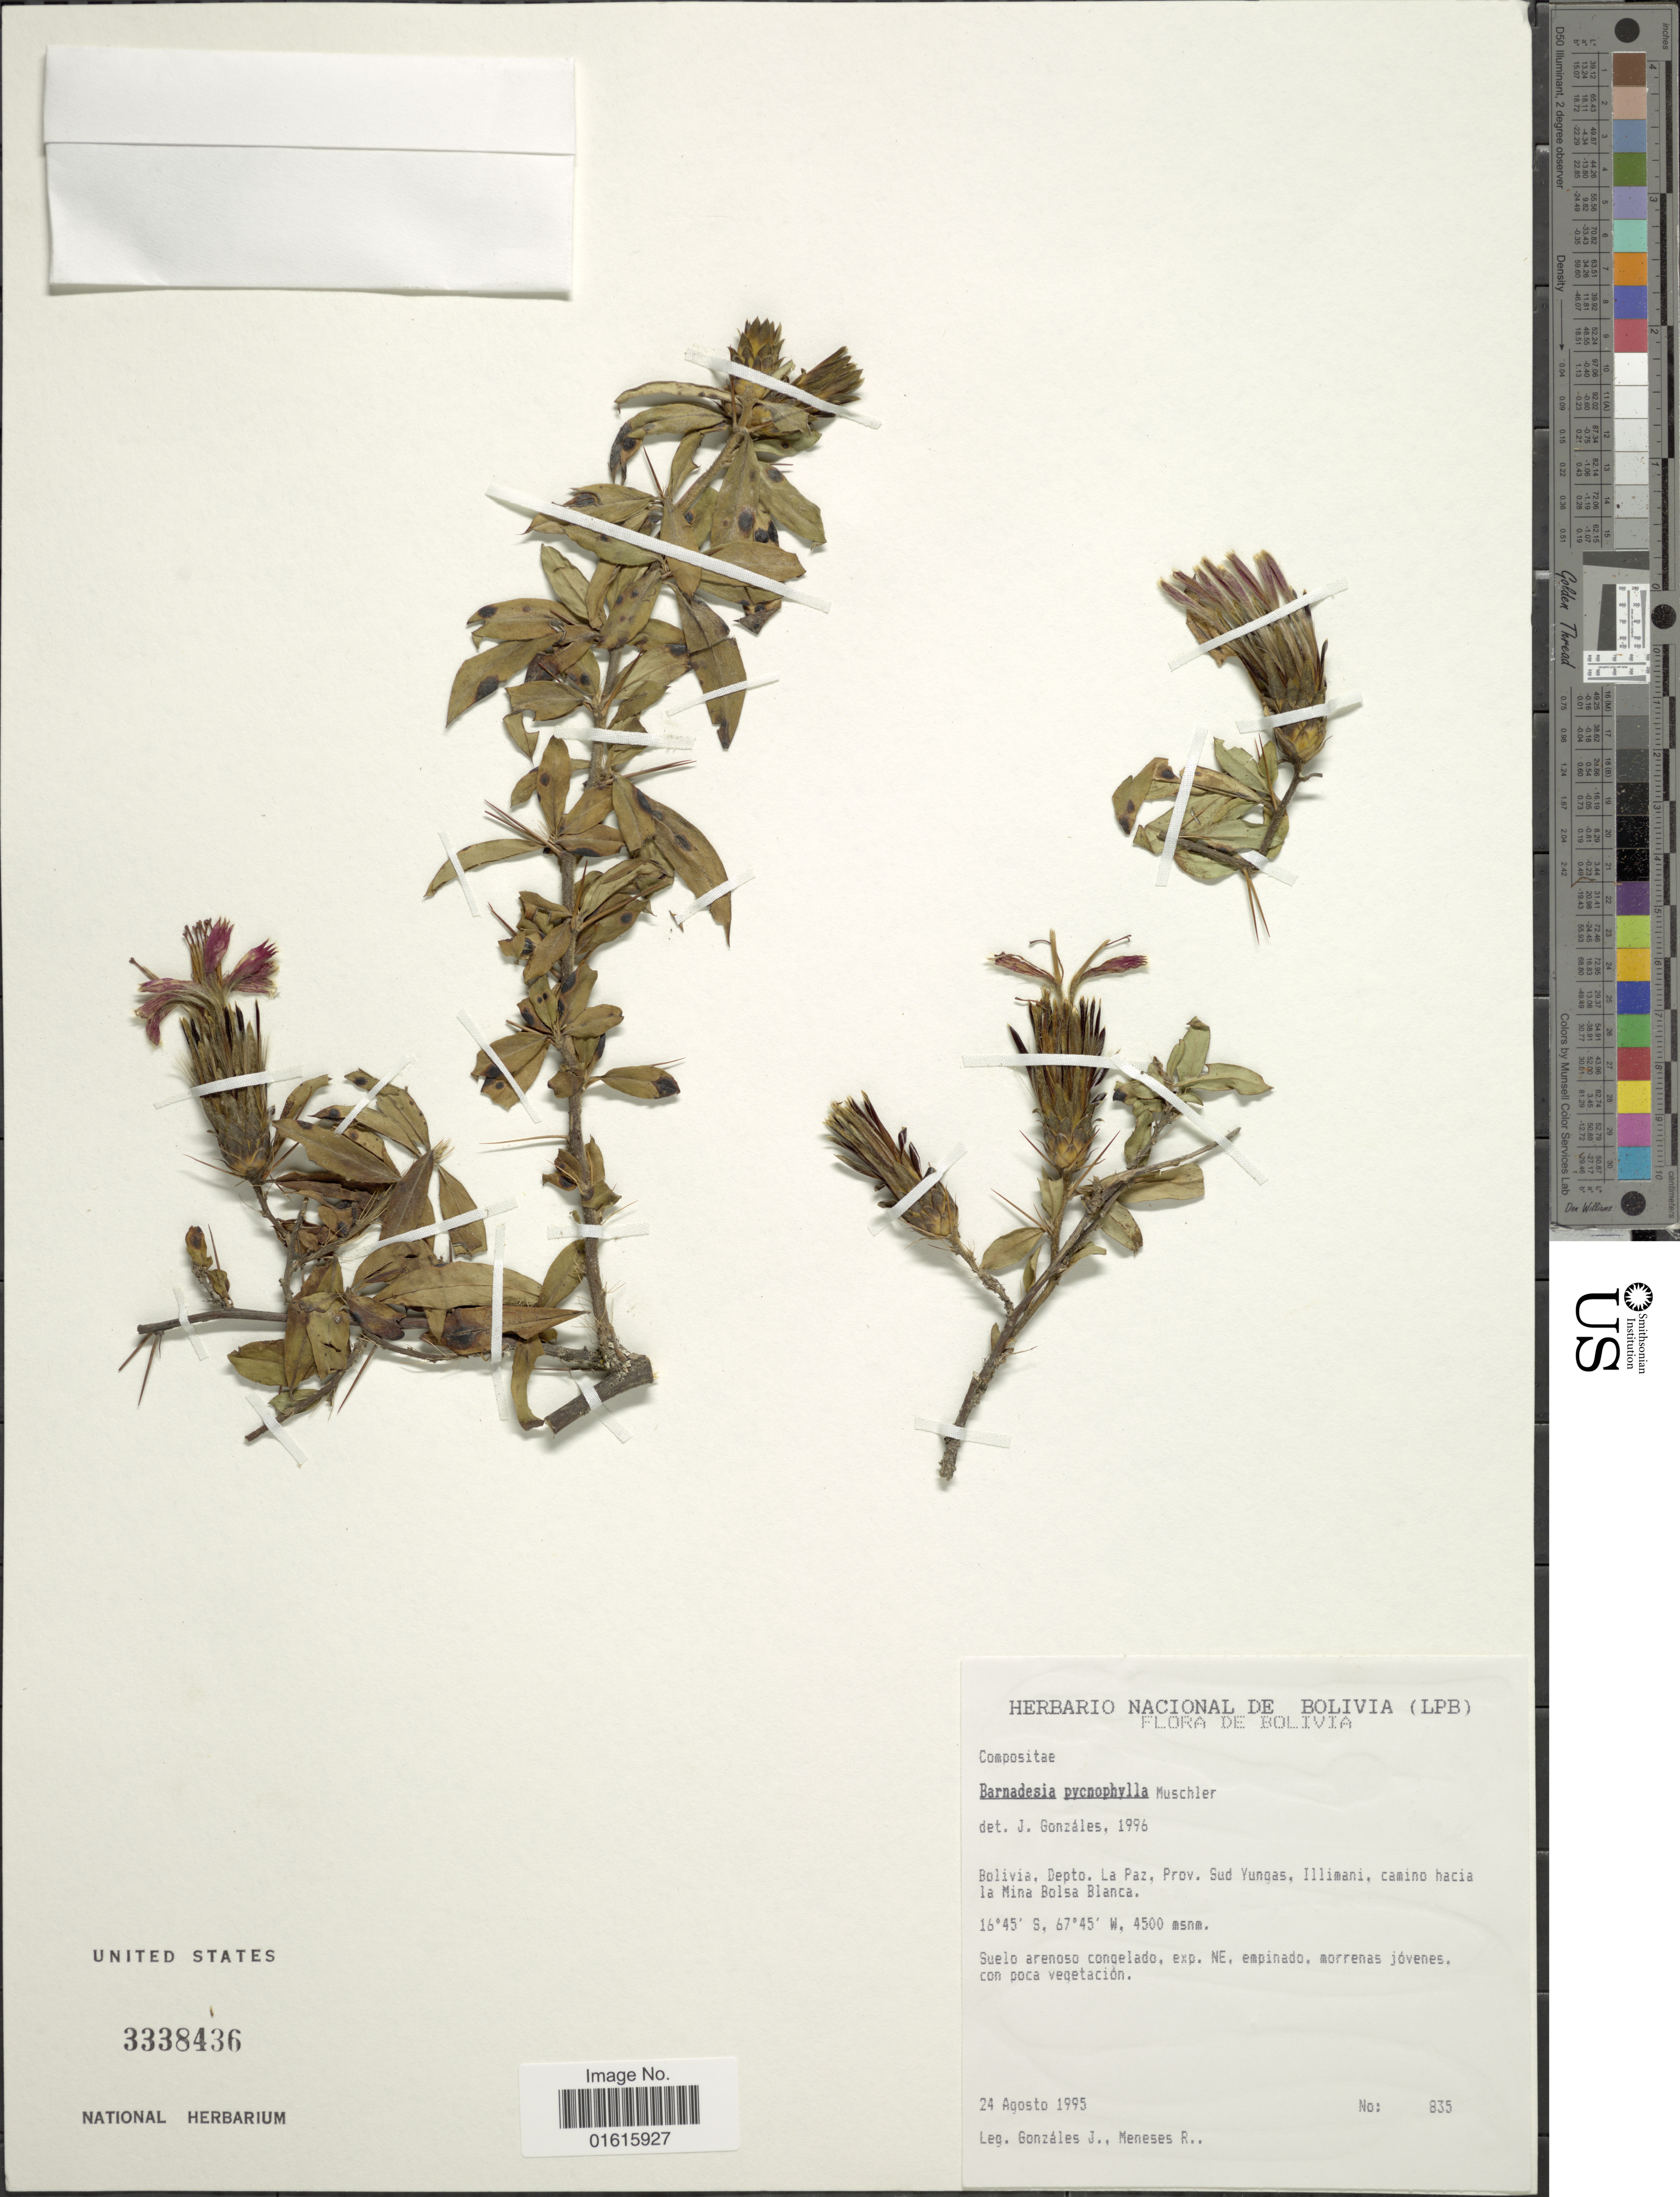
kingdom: Plantae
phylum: Tracheophyta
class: Magnoliopsida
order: Asterales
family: Asteraceae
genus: Barnadesia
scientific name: Barnadesia pycnophylla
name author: Muschl.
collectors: J. Gonzales & R. I. Meneses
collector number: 835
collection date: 1995-08-24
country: Bolivia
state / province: La Paz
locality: Prov. Sud Yungas, Illimani, caminco hacia la Mina Bolsa Blanca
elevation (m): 4500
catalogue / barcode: US 3338436